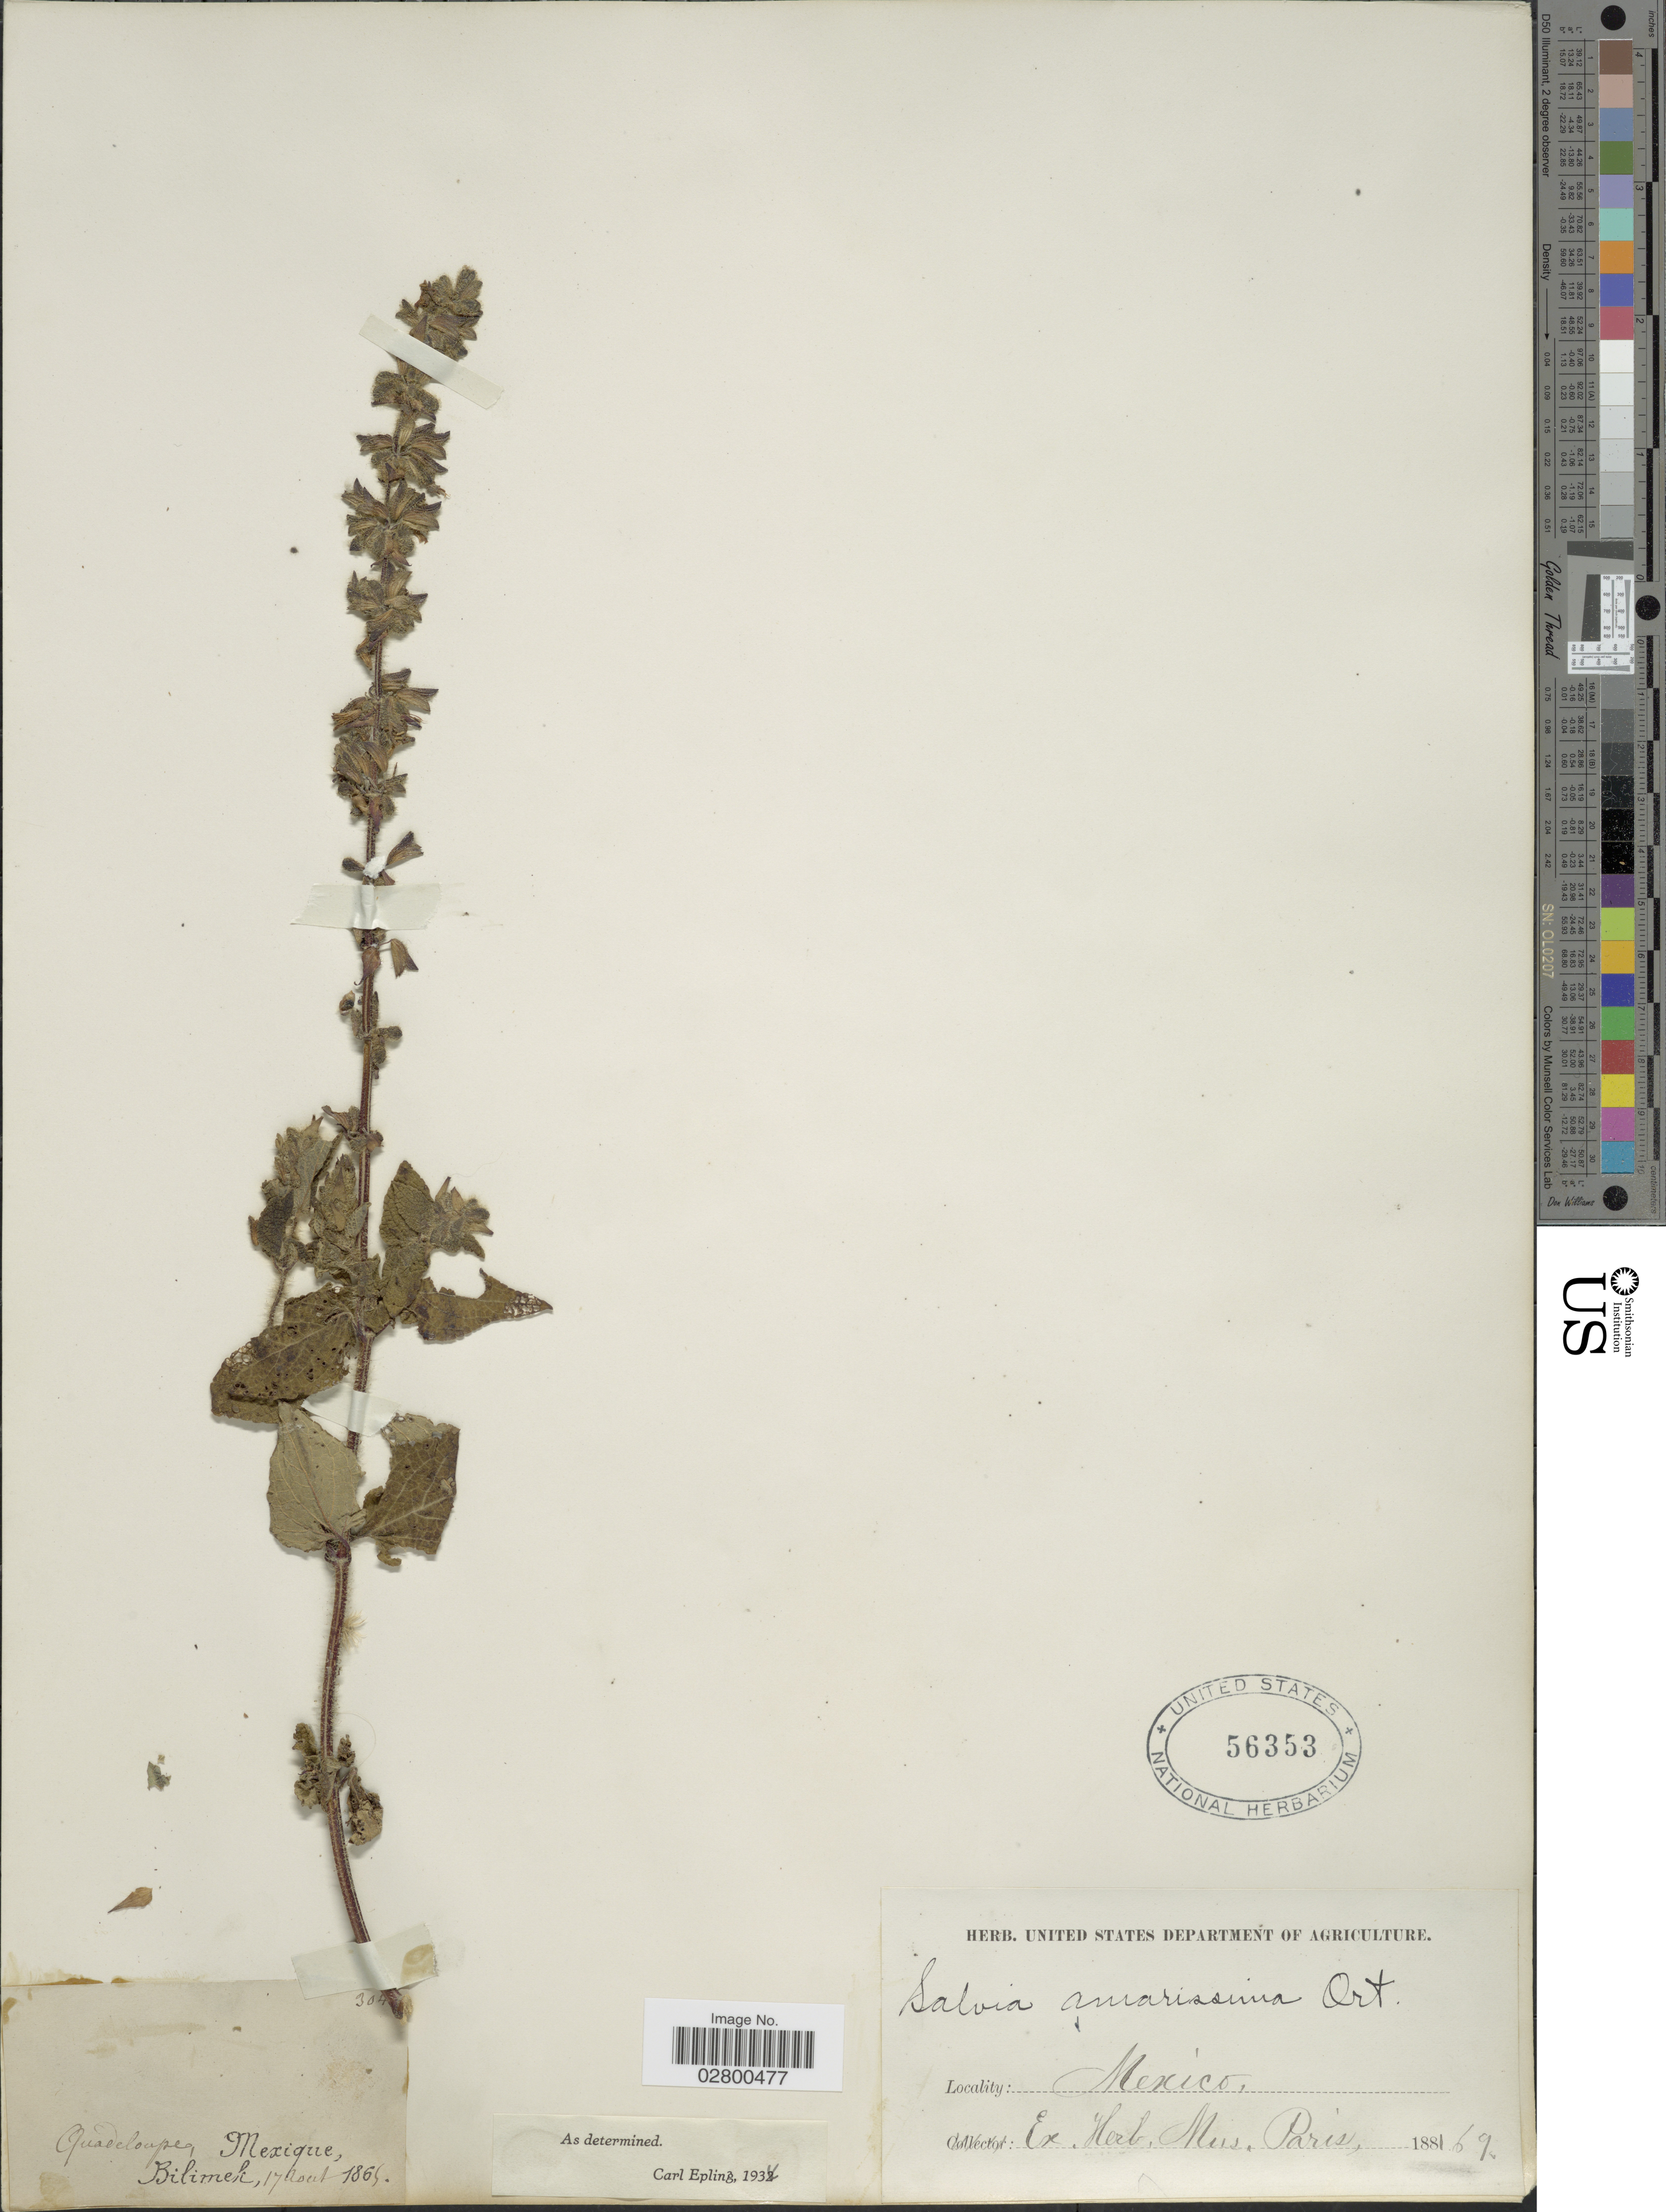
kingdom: Plantae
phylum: Tracheophyta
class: Magnoliopsida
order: Lamiales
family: Lamiaceae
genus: Salvia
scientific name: Salvia amarissima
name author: Orteg.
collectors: -. Bilimek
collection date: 1865-08-17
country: Mexico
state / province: Baja California Norte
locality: Guadeloupe, Mexique.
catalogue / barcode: US 56353